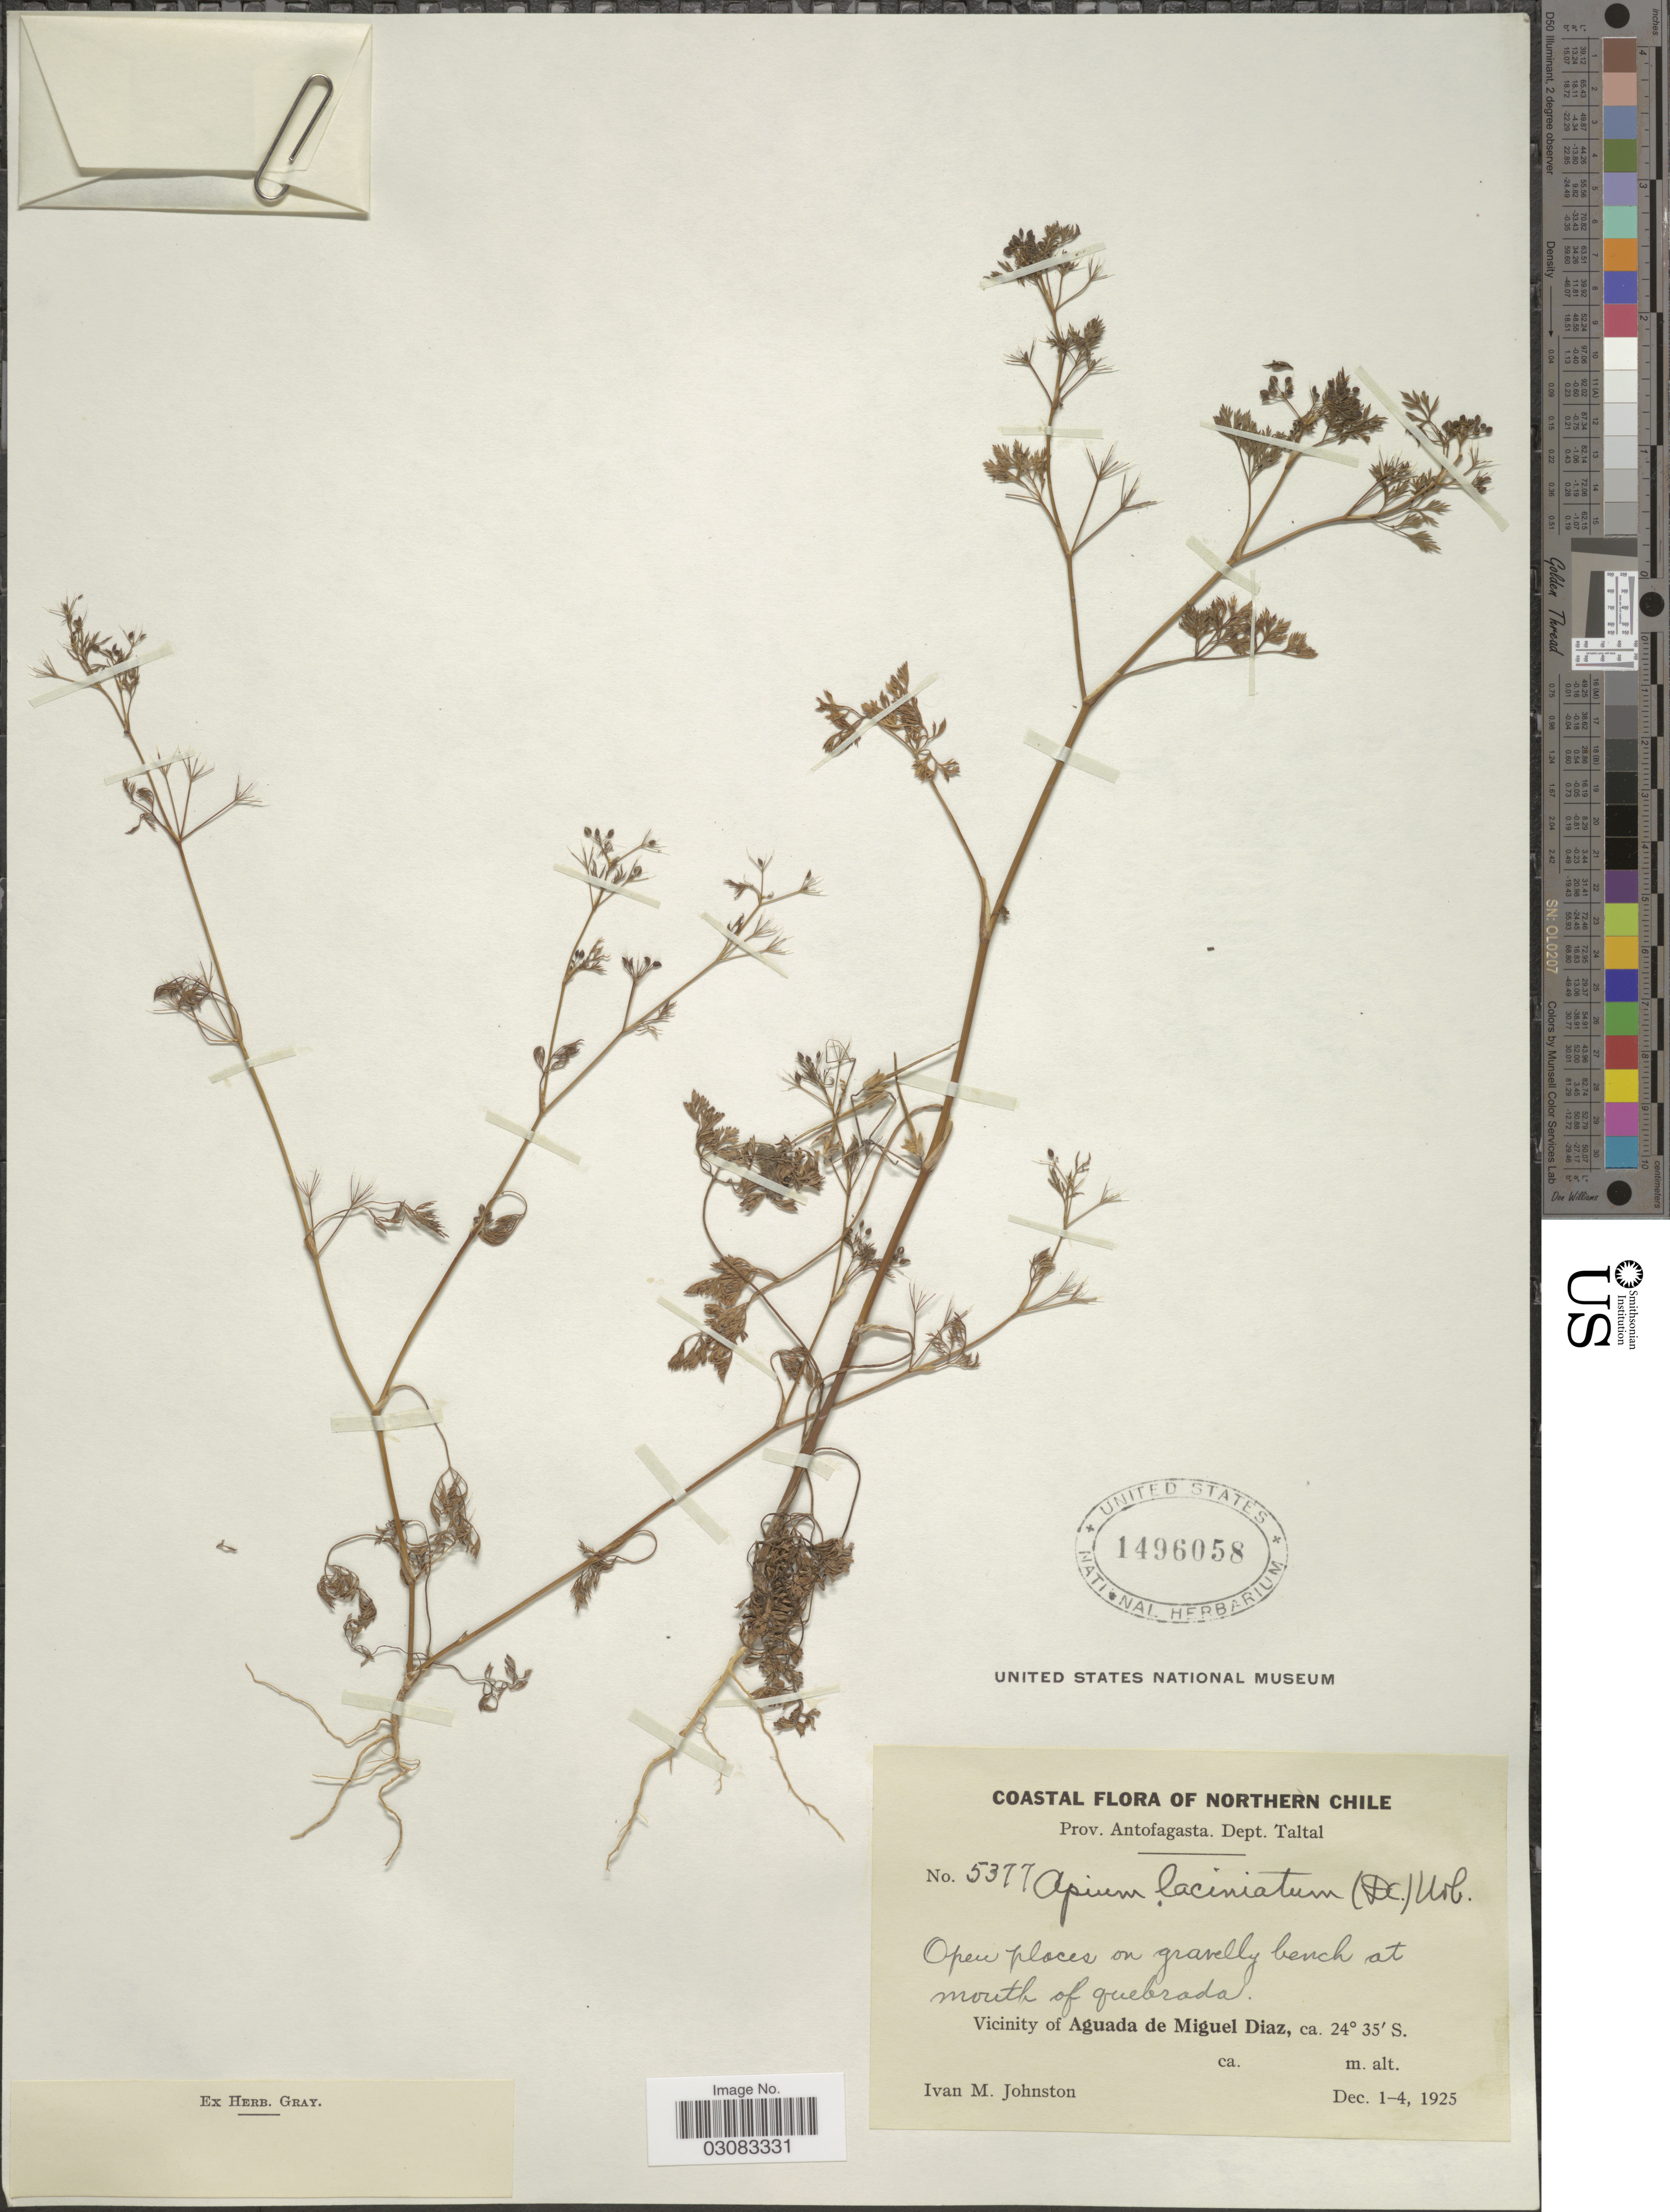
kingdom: Plantae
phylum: Tracheophyta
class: Magnoliopsida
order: Apiales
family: Apiaceae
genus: Cyclospermum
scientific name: Cyclospermum laciniatum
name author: (DC.) Constance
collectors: I.M. Johnston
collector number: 5377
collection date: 1925-12-01/1925-12-04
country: Chile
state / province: Antofagasta (II)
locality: Northern Chile. Dept. Taltal. Vicinity of Aguada de Miguel Diaz.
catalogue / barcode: US 1496058